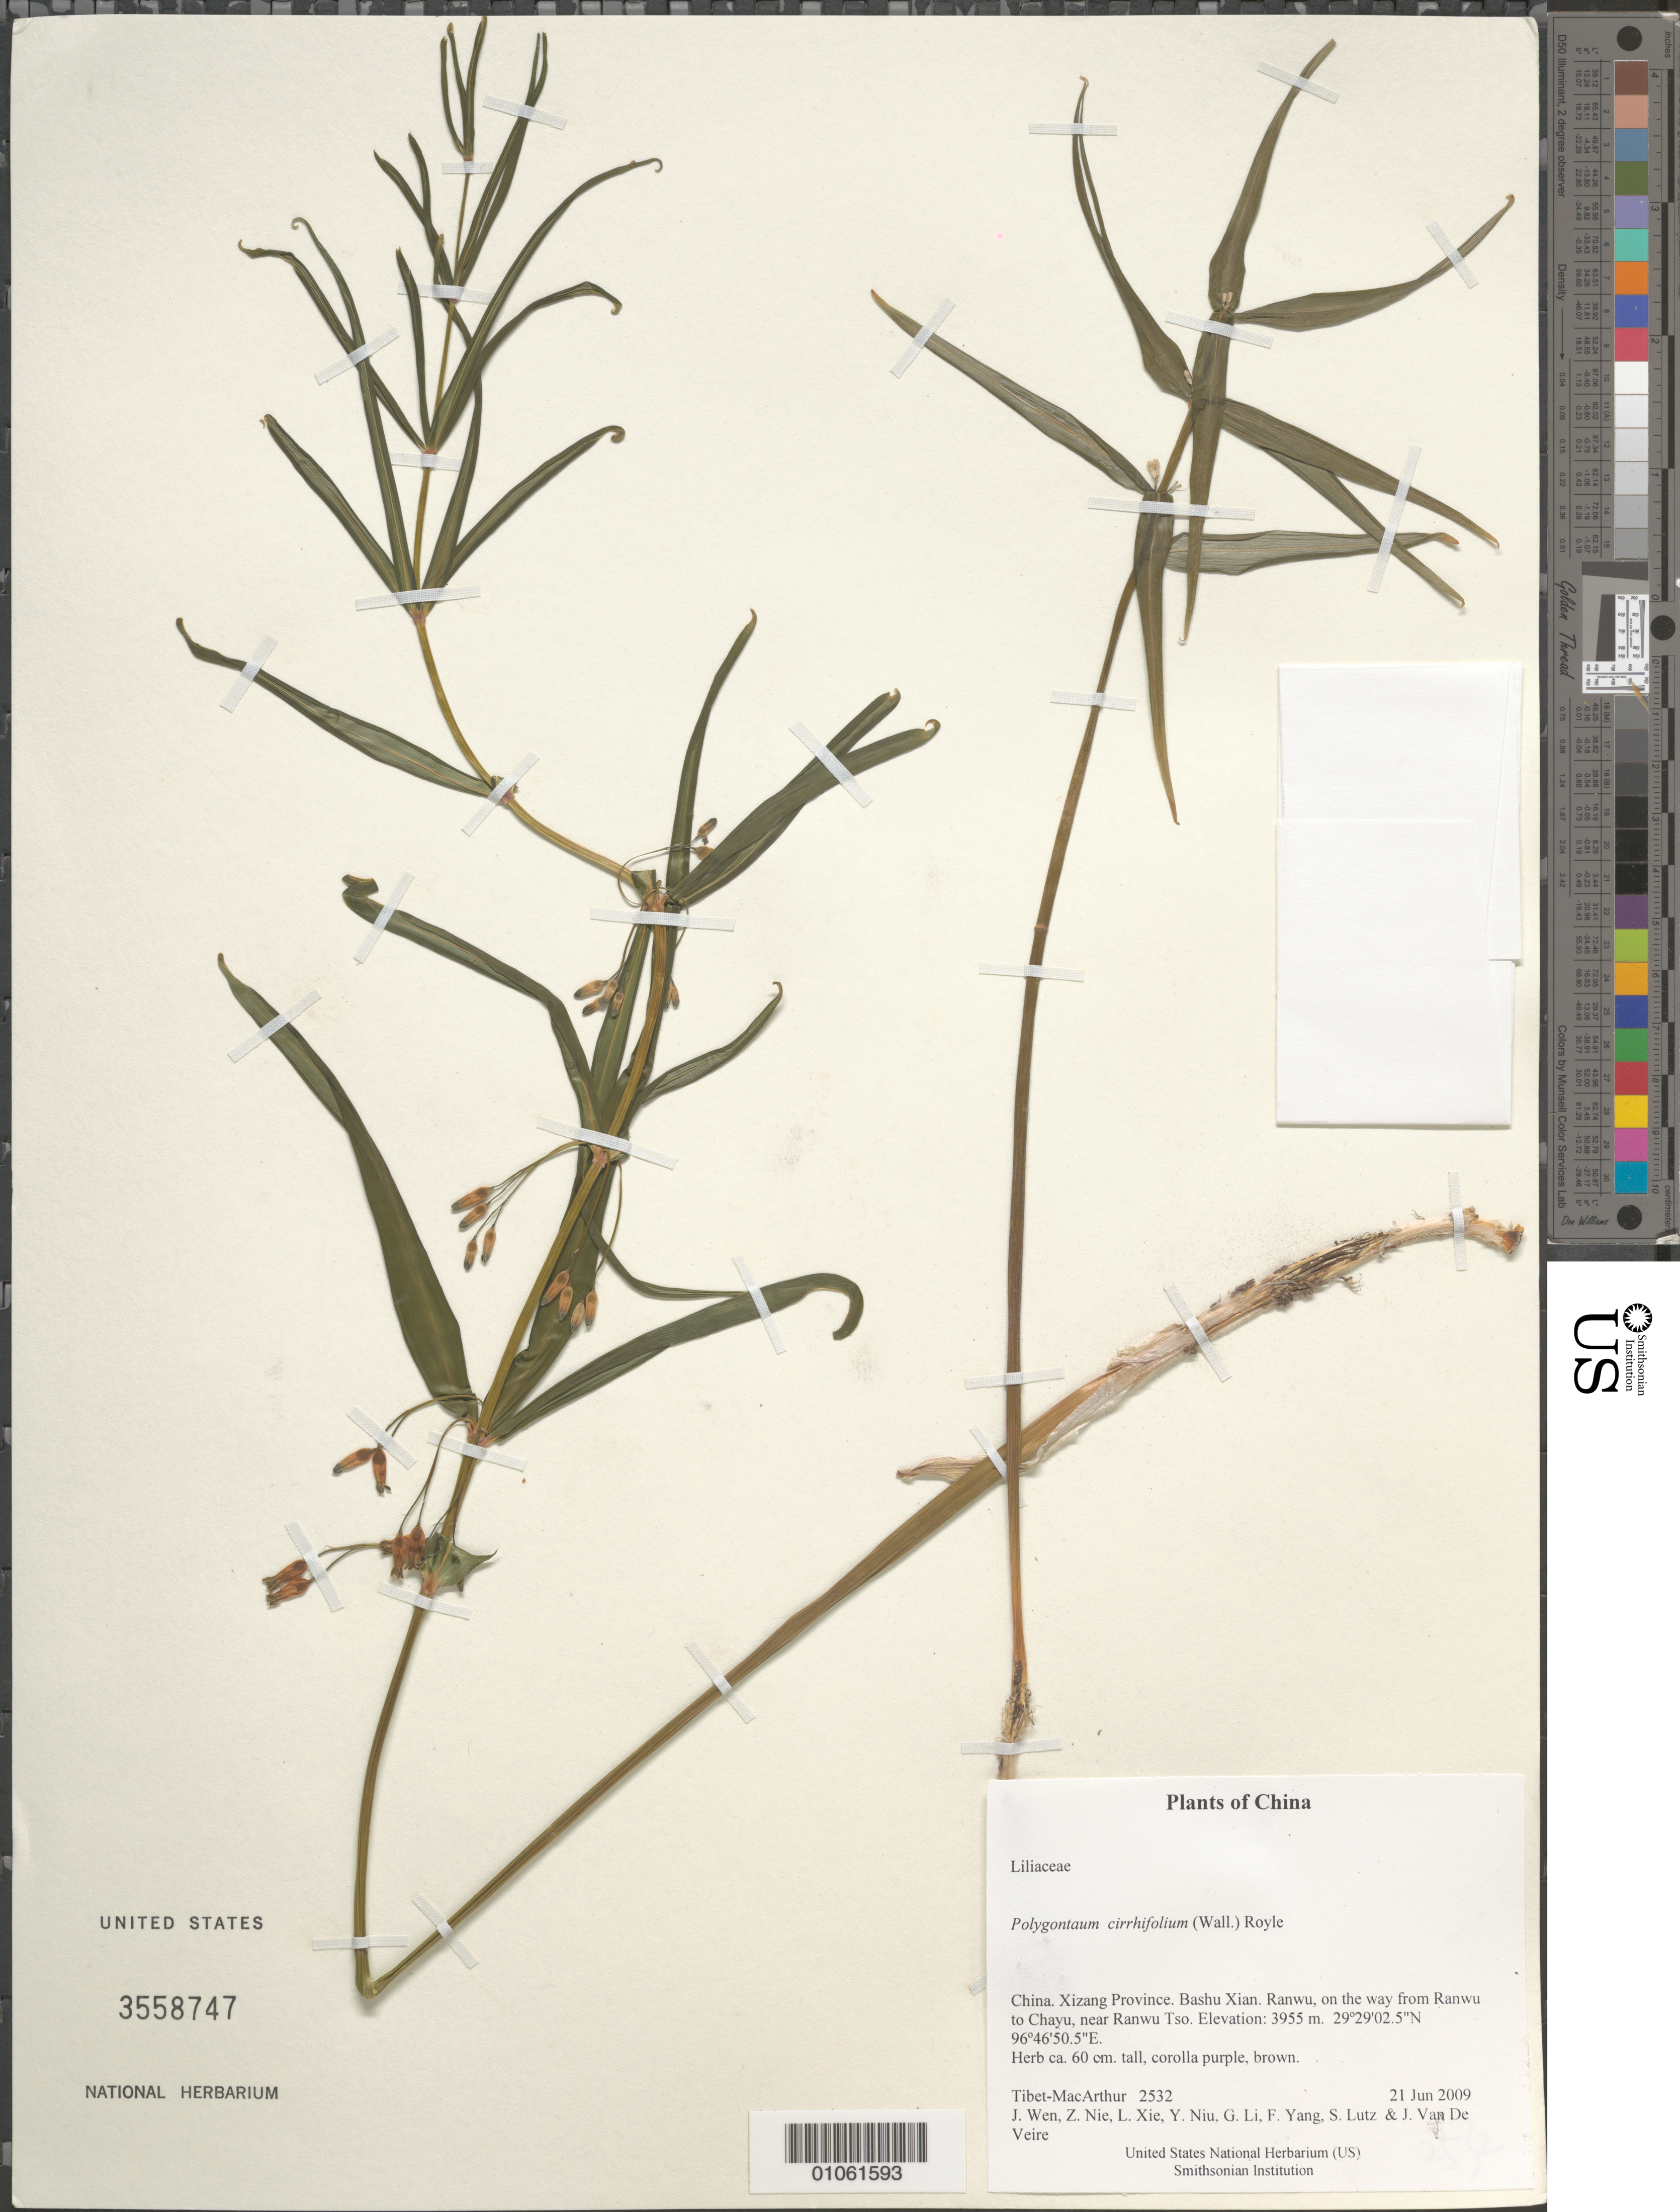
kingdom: Plantae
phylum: Tracheophyta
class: Liliopsida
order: Asparagales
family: Asparagaceae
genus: Polygonatum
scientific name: Polygonatum cirrhifolium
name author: (Wall.) Royle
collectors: Tibet-MacArthur, J. Wen, Z. Nie, L. Xie, Y. Niu, G. Li, F. Yang, S. Lutz & J. Van De Veire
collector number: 2532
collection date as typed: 21 Jun 2009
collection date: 2009-06-21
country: China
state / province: Xizang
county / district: Bashu Xian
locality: Ranwu, on the way from Ranwu to Chayu, near Ranwu Tso.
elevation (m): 3955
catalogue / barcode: US 3558747